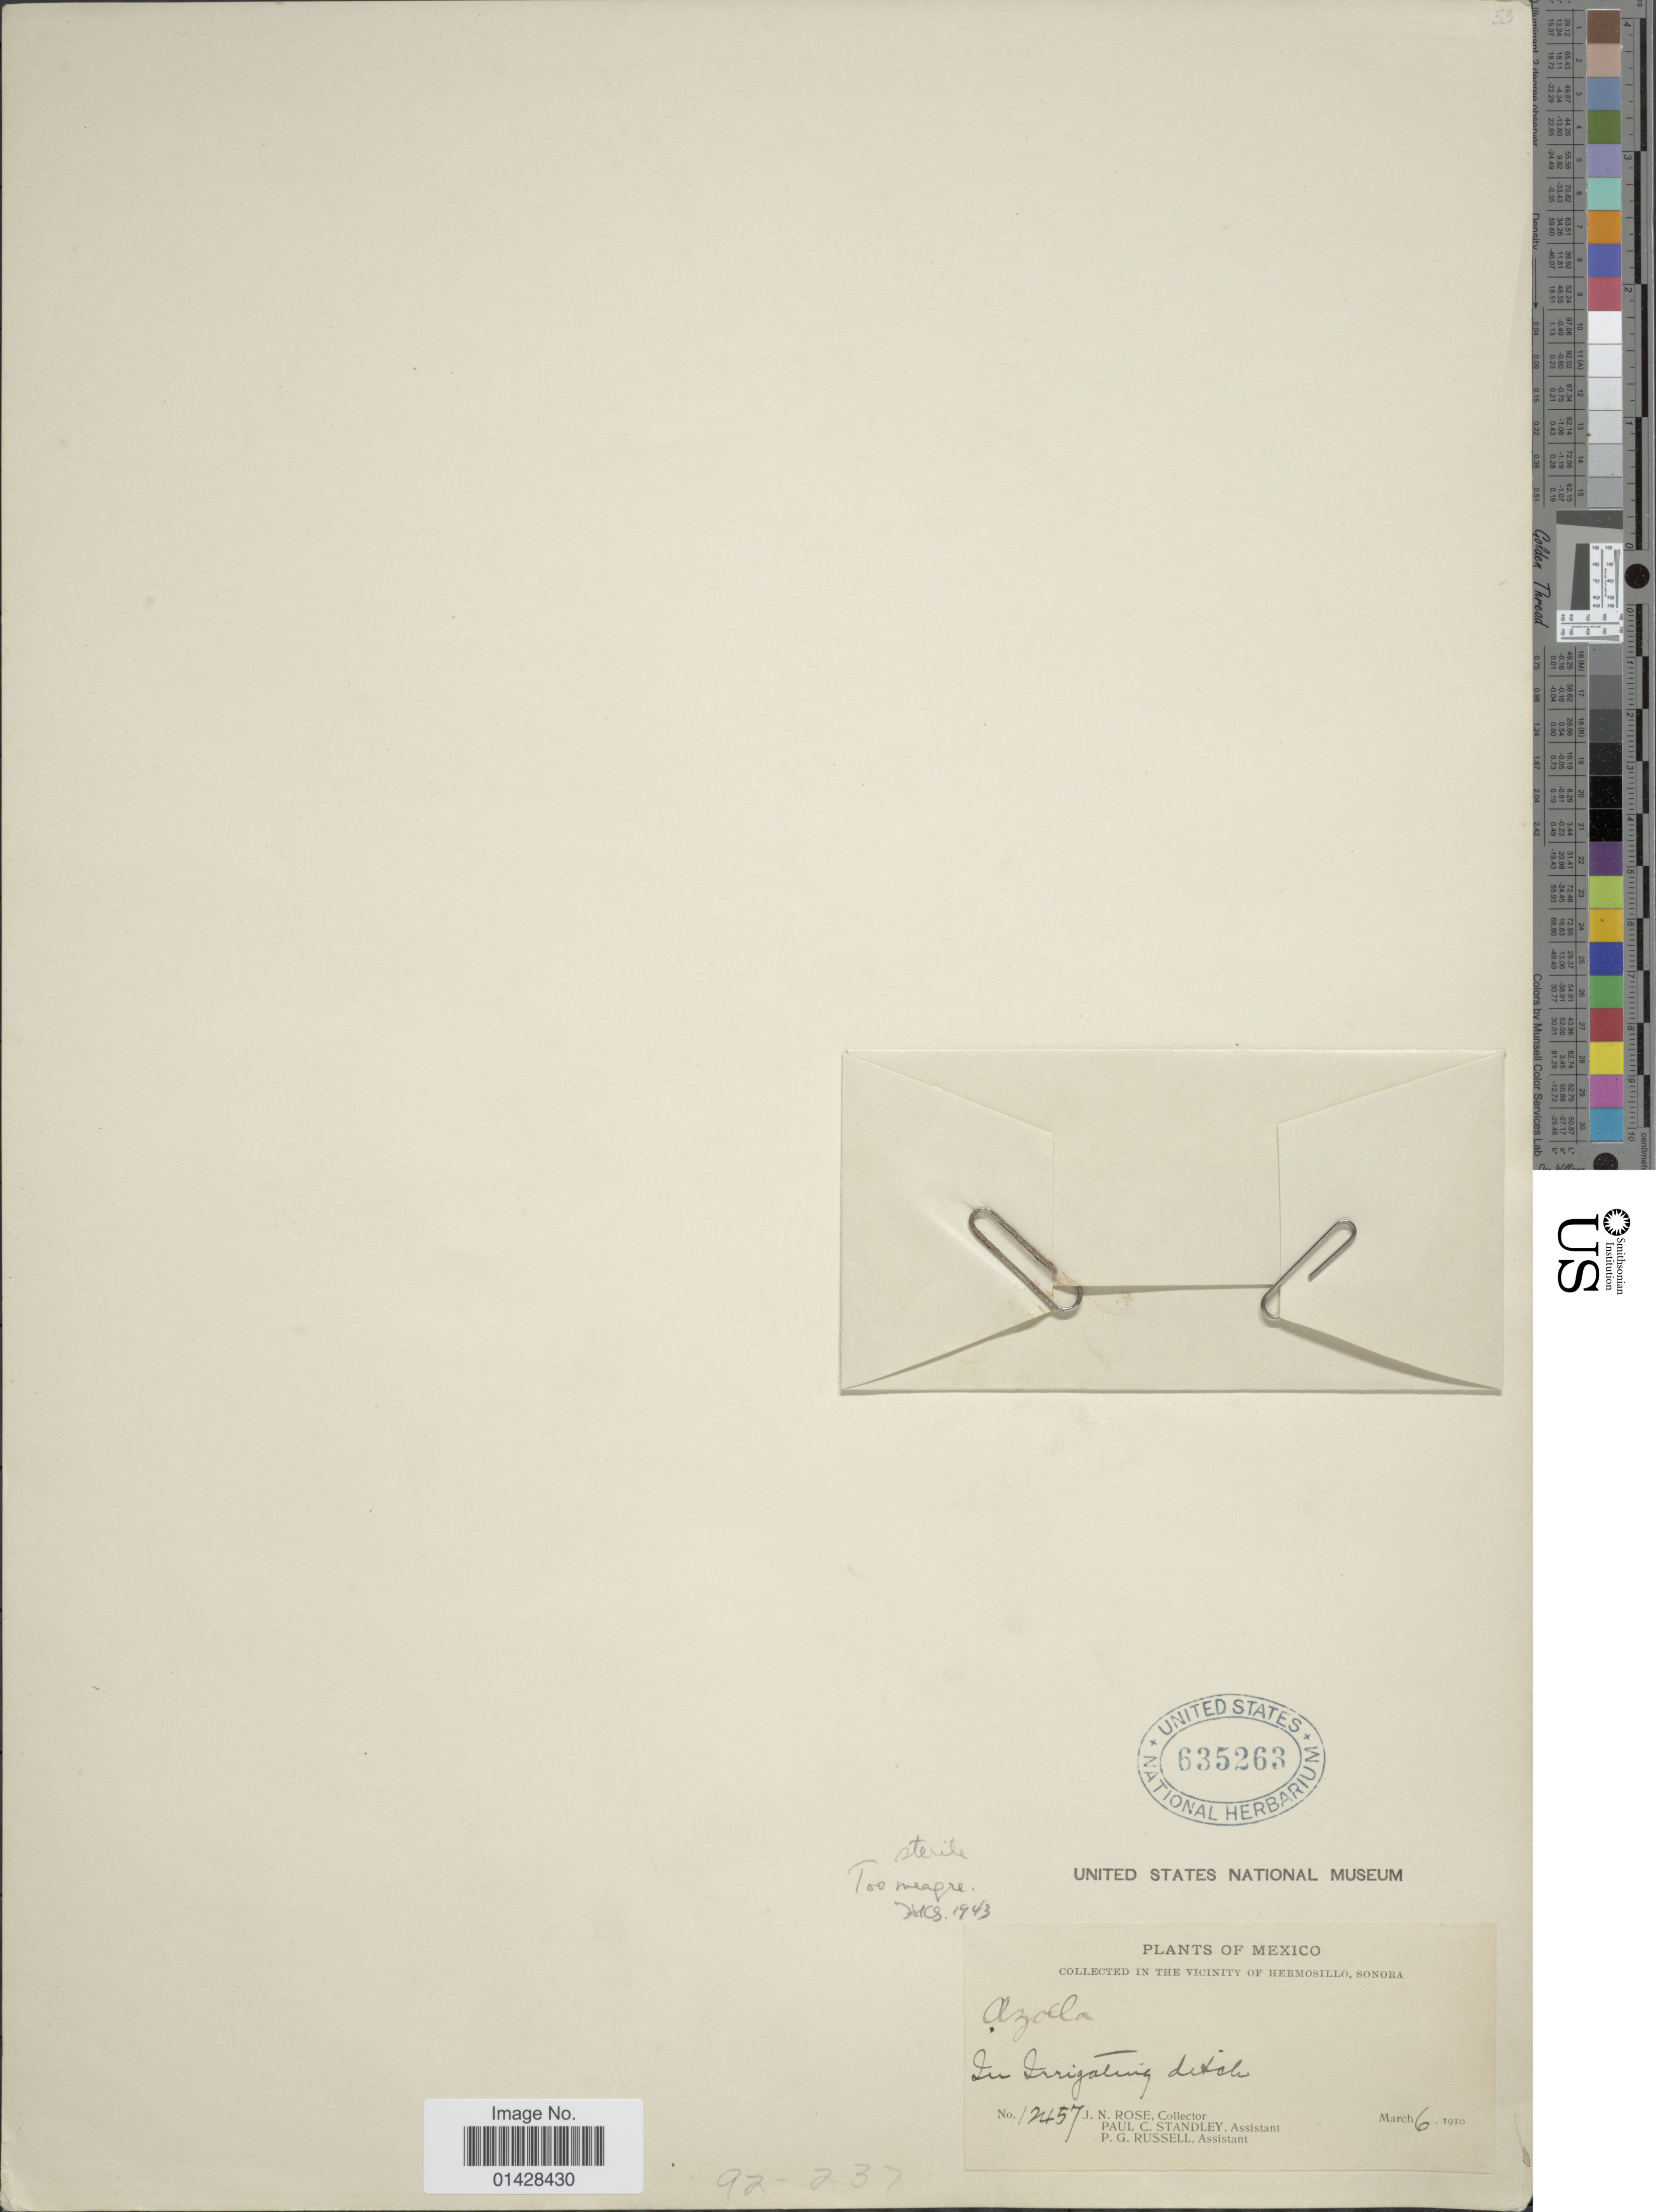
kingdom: Plantae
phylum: Tracheophyta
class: Polypodiopsida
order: Salviniales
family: Salviniaceae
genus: Azolla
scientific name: Azolla mexicana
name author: C. Presl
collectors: J. N. Rose, P. C. Standley & P. G. Russell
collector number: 12457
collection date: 1910-03-06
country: Mexico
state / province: Sonora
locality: In the Vicinity of Hermosillo, In Irrigating ditch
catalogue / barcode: US 635263